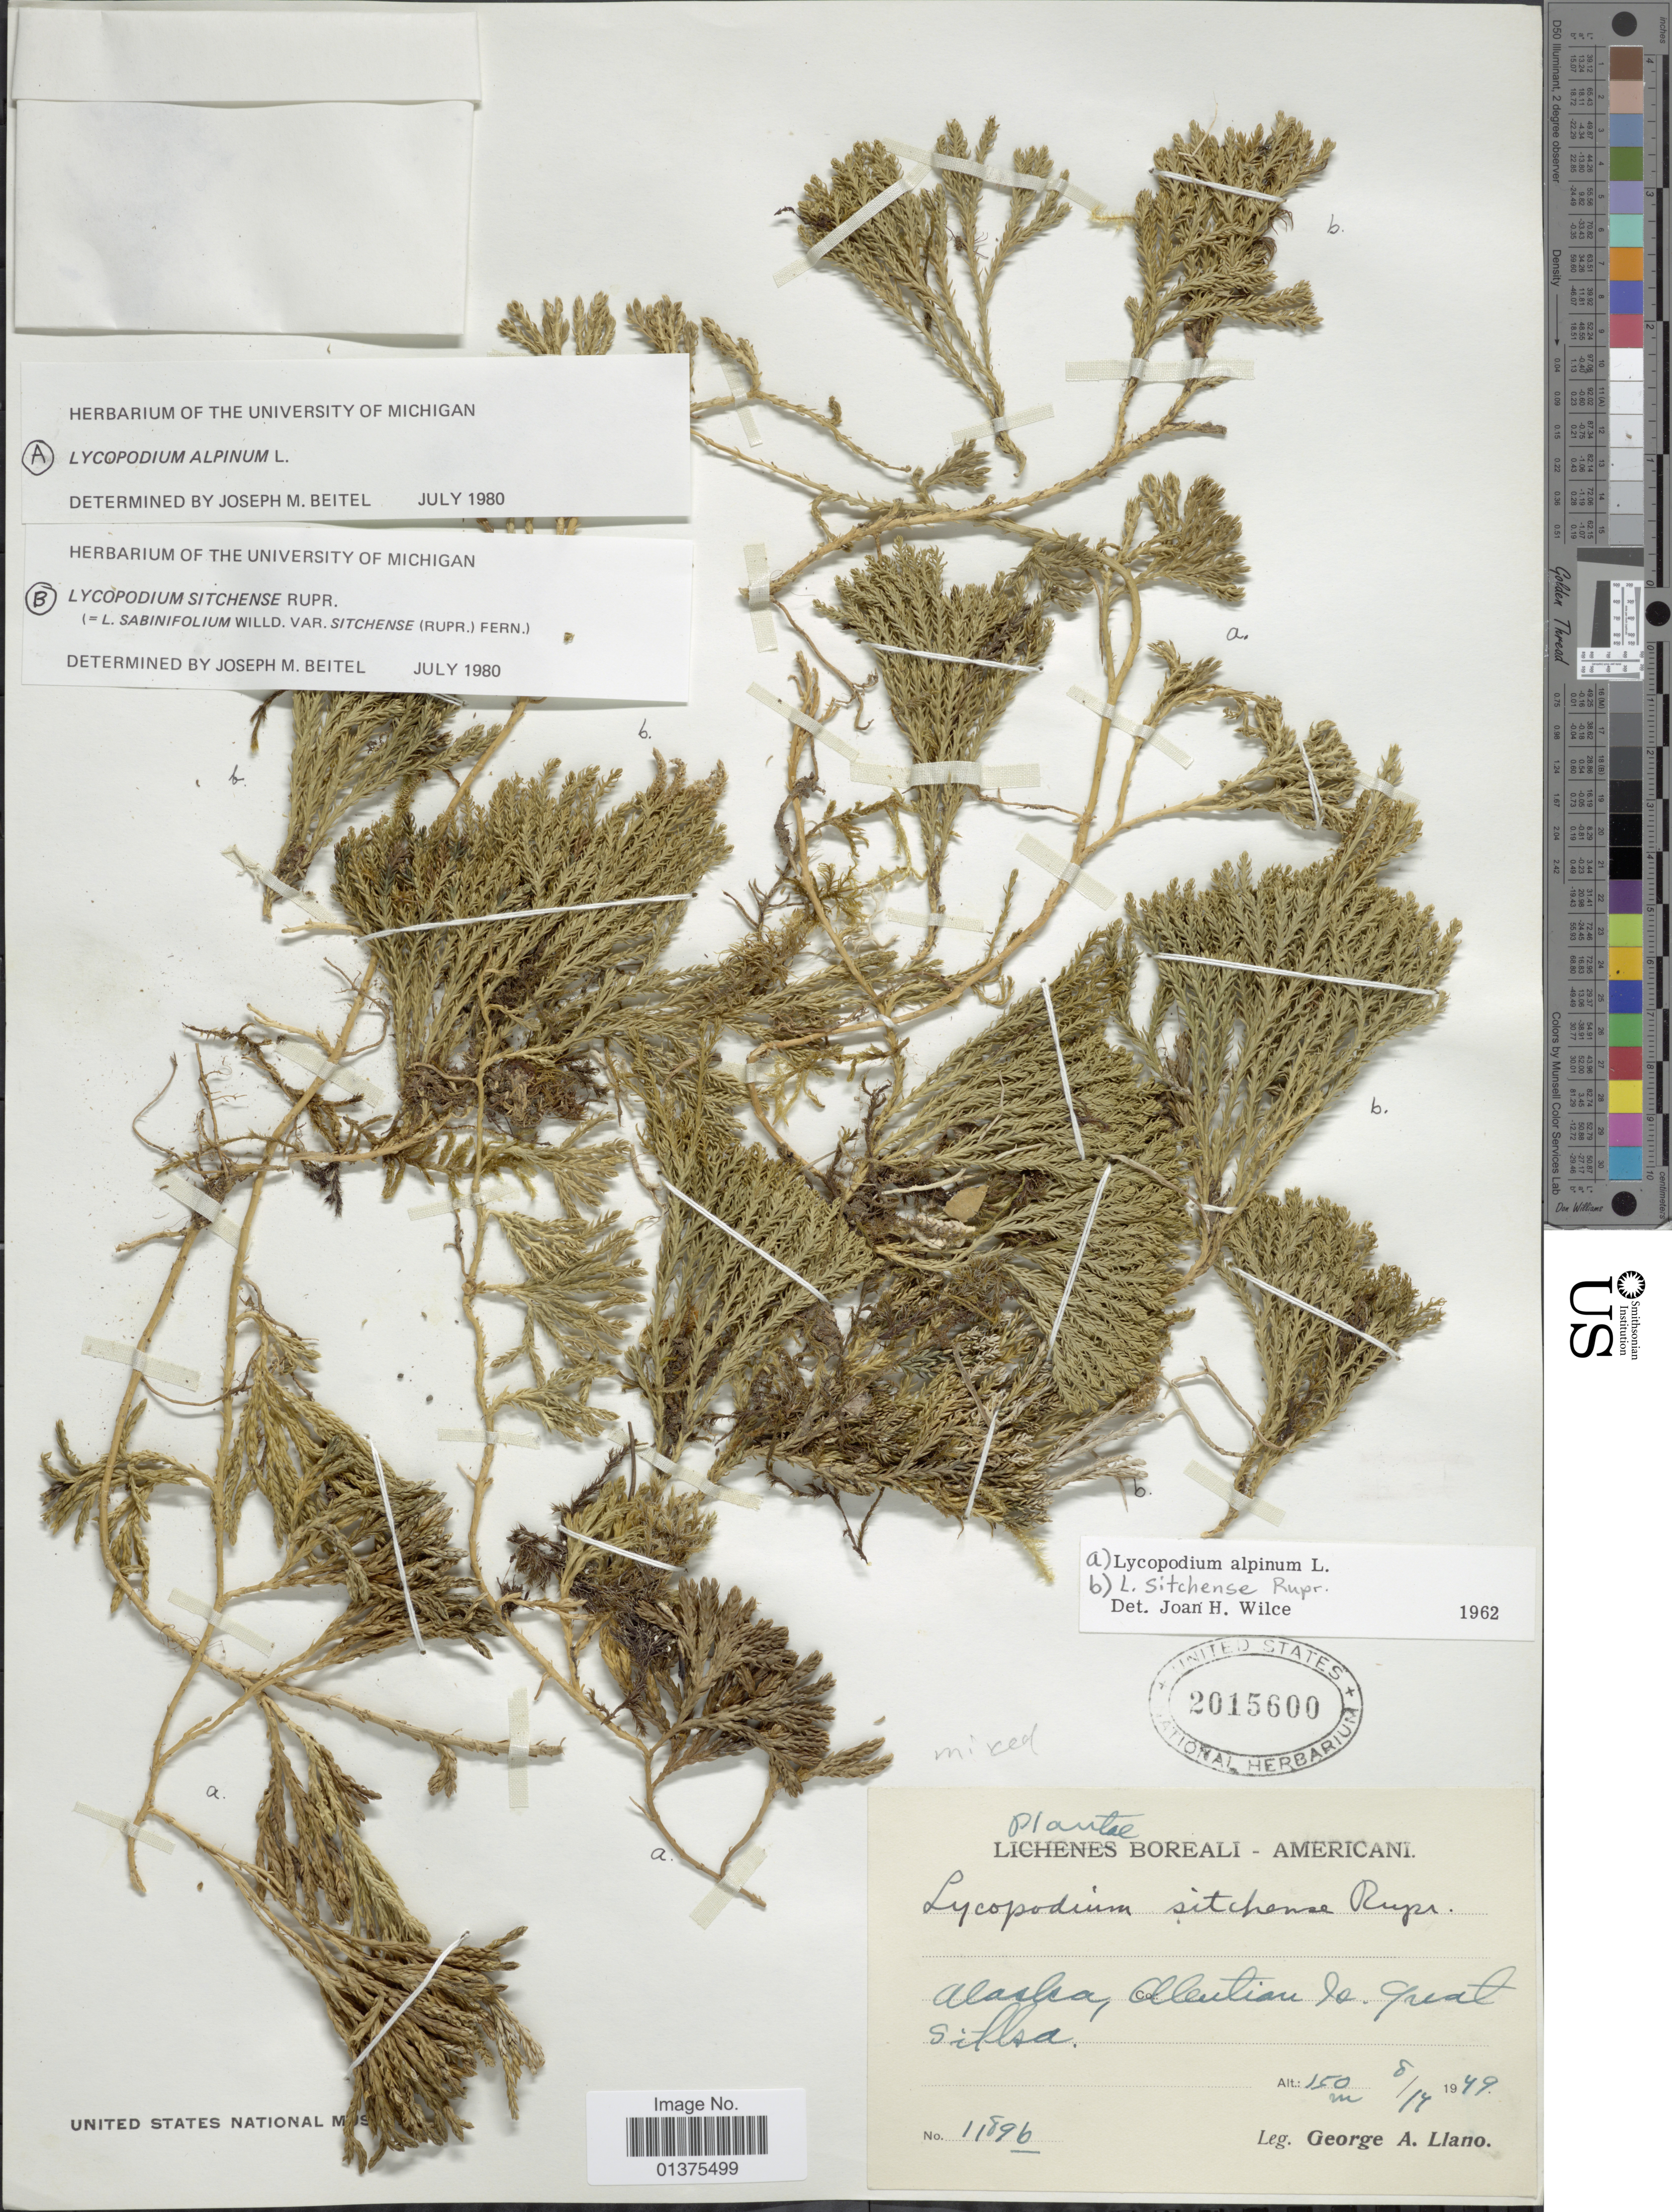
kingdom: Plantae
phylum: Tracheophyta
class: Lycopodiopsida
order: Lycopodiales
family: Lycopodiaceae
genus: Diphasiastrum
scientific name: Diphasiastrum sitchense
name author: (Rupr.) Holub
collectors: G. Llano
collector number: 11896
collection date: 1949-08-17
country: United States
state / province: Alaska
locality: Aleutian Is. Great Sitka.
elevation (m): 150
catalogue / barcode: US 2015600